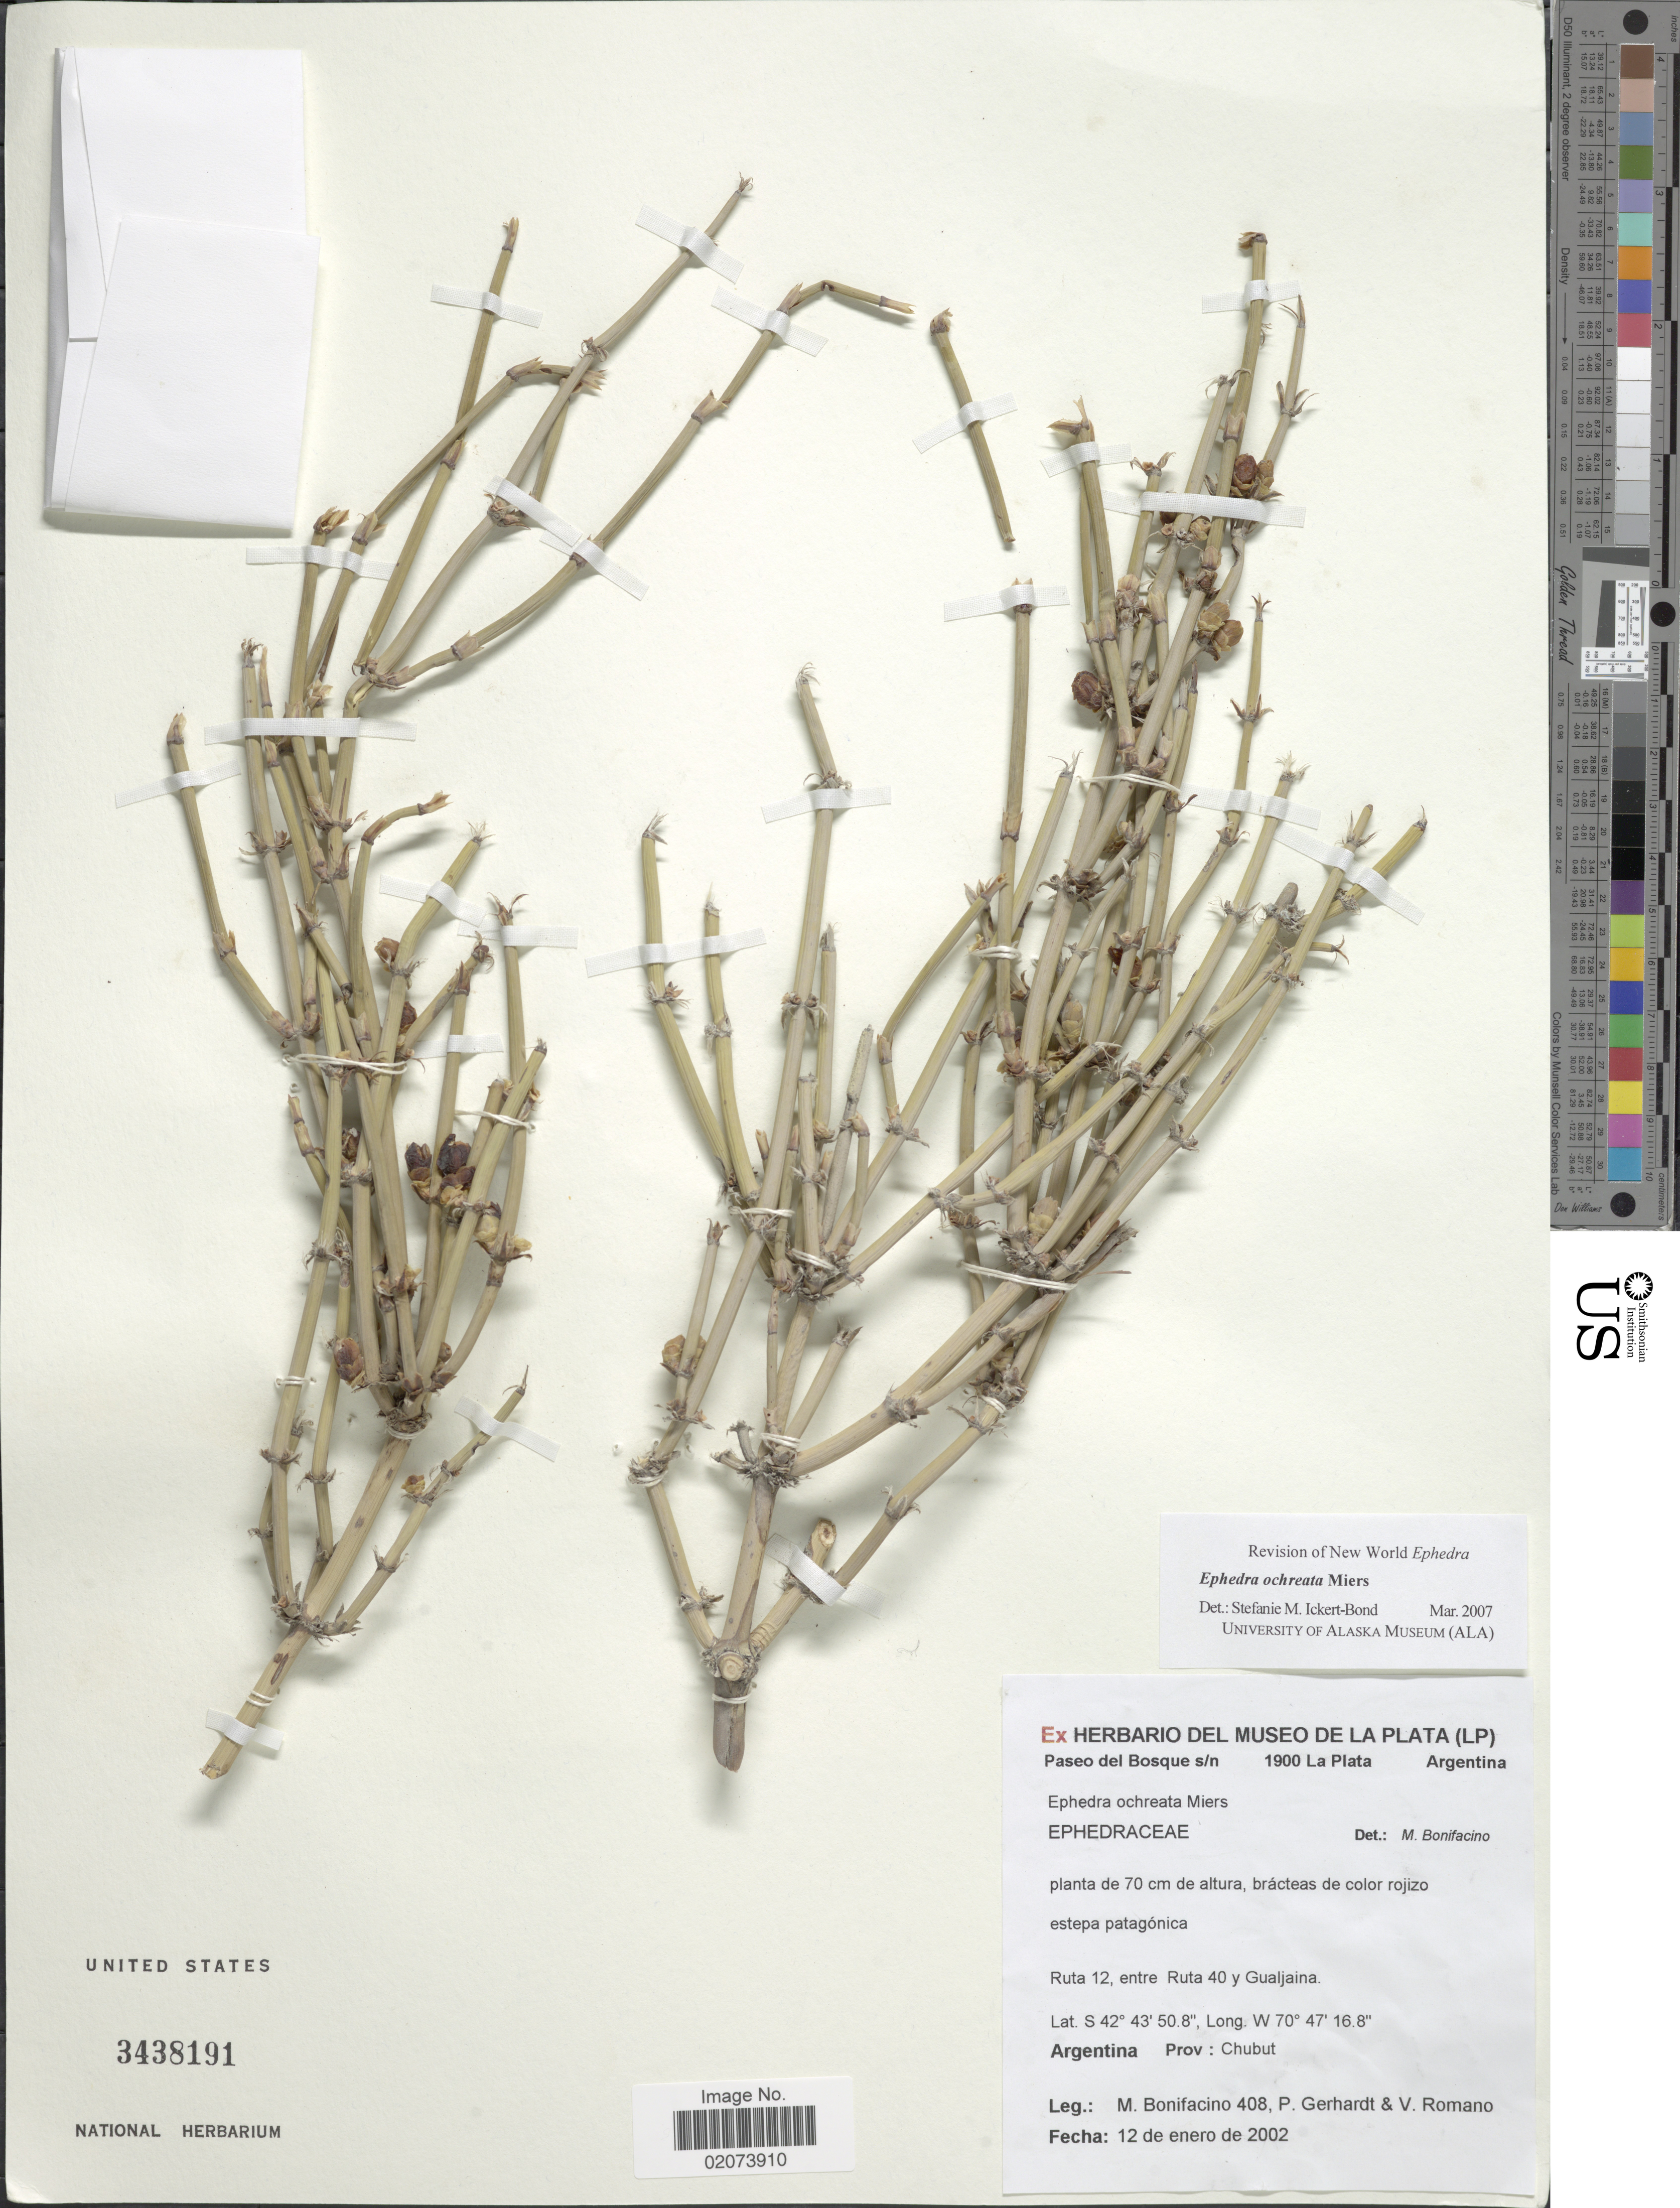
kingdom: Plantae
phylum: Tracheophyta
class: Gnetopsida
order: Ephedrales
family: Ephedraceae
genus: Ephedra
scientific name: Ephedra ochreata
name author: Miers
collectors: M. Bonifacino, P. Gerhardt & V. Romano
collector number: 0408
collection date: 2002-01-12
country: Argentina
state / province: Chubut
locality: Ruta 12, entre Ruta 40 y Gualjaina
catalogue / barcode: US 3438191